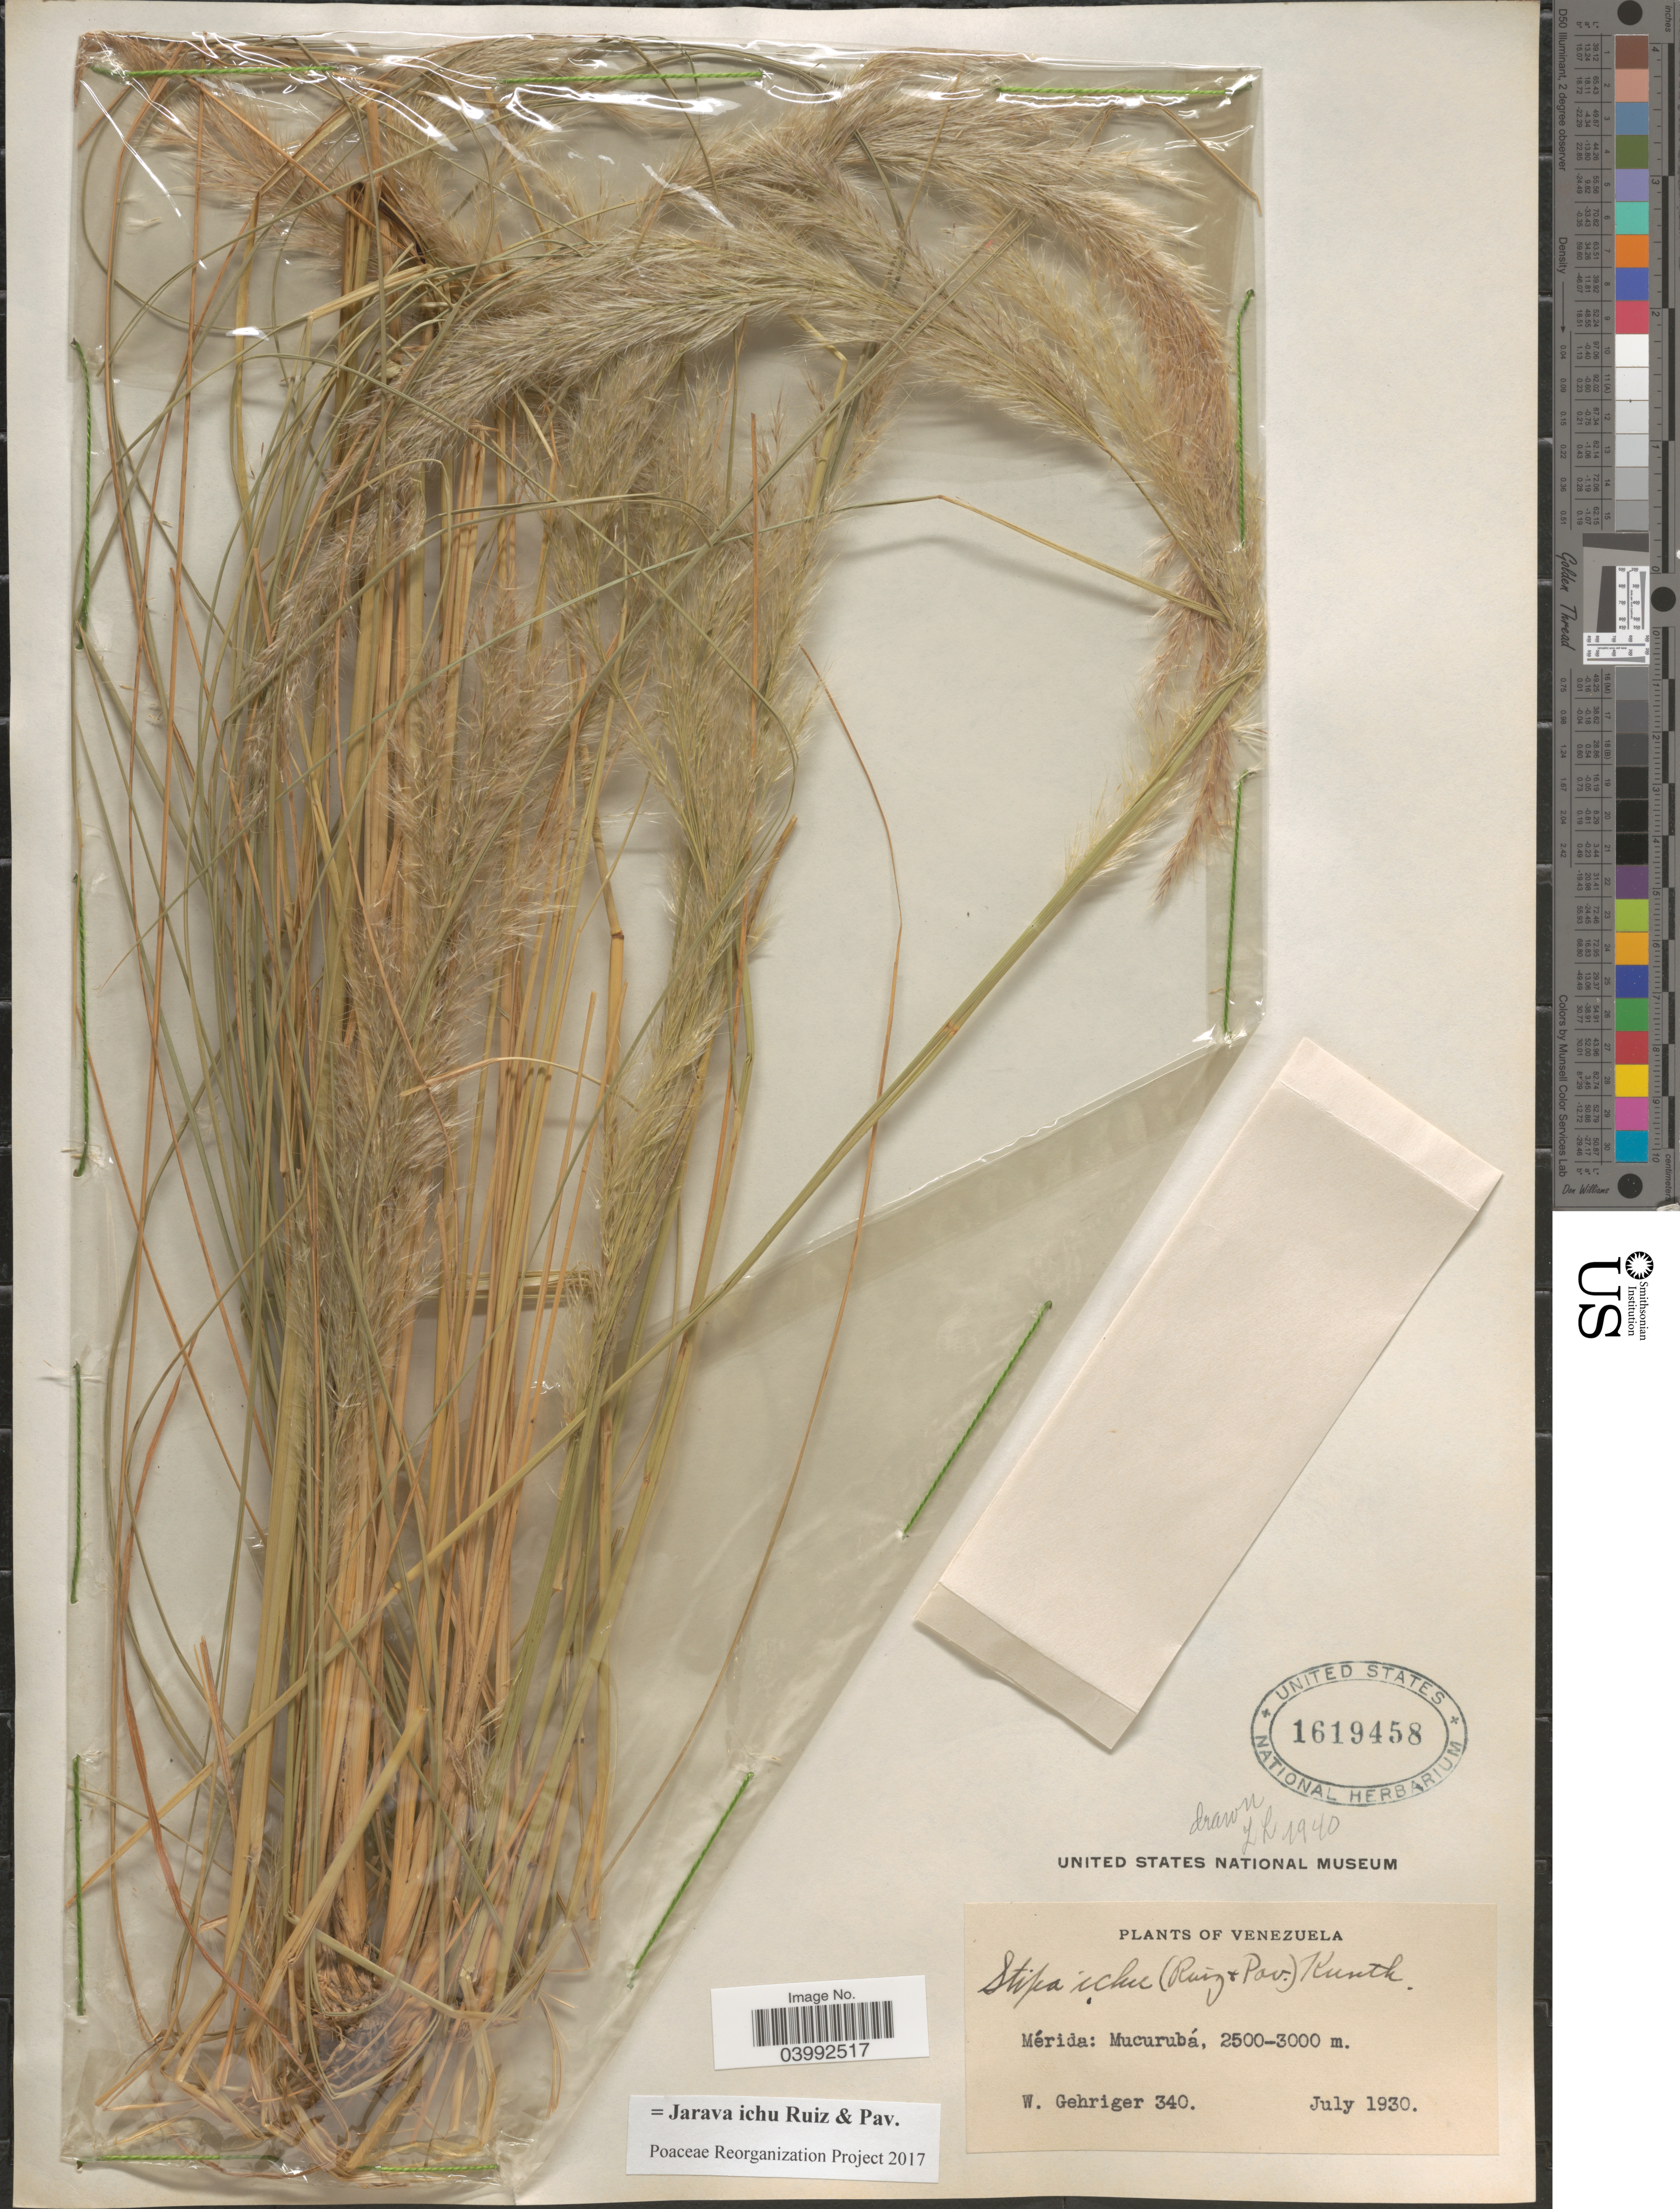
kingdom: Plantae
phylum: Tracheophyta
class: Liliopsida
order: Poales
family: Poaceae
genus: Jarava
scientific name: Jarava ichu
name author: Ruiz & Pav.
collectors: W. Gehriger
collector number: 340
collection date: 1930-07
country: Venezuela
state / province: Merida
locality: Mucurubá.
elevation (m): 2500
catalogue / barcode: US 1619458